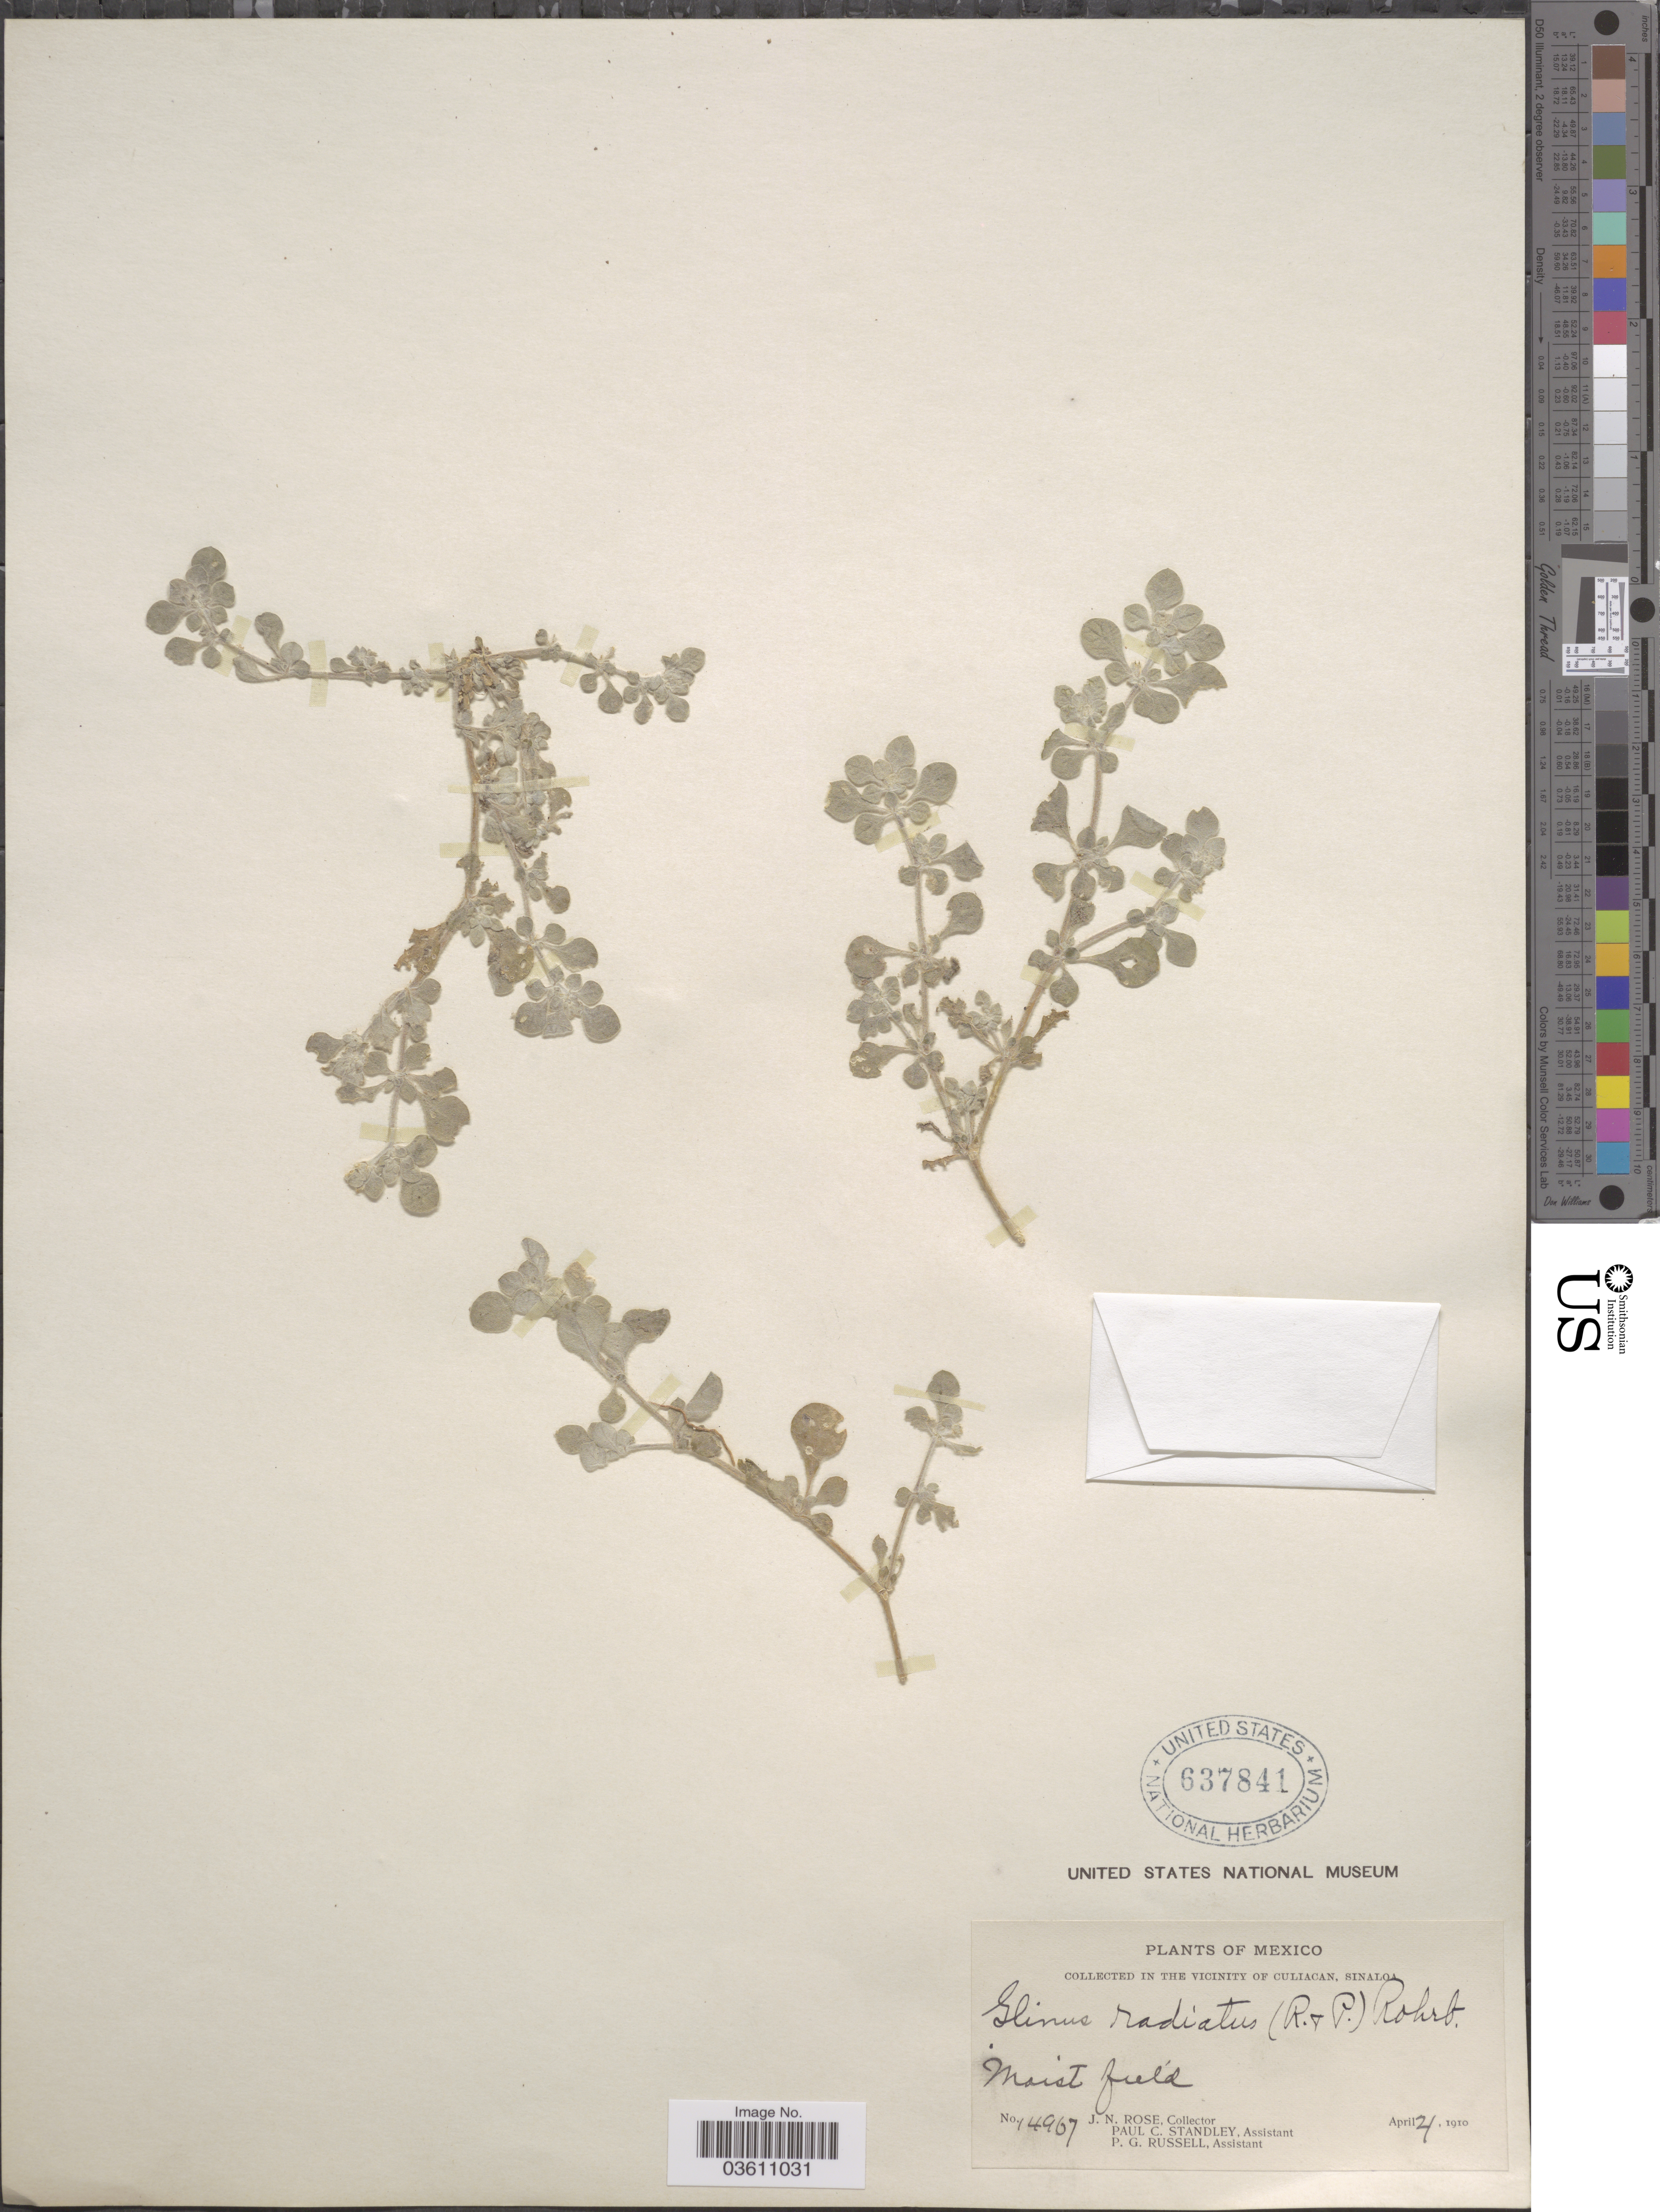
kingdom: Plantae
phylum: Tracheophyta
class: Magnoliopsida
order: Caryophyllales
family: Molluginaceae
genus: Glinus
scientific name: Glinus radiatus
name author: (Ruiz & Pav.) Rohrb.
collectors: J. N. Rose, P. C. Standley & P. G. Russell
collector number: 14967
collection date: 1910-04-04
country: Mexico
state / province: Sinaloa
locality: In the vicinity of Culiacan.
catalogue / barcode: US 637841